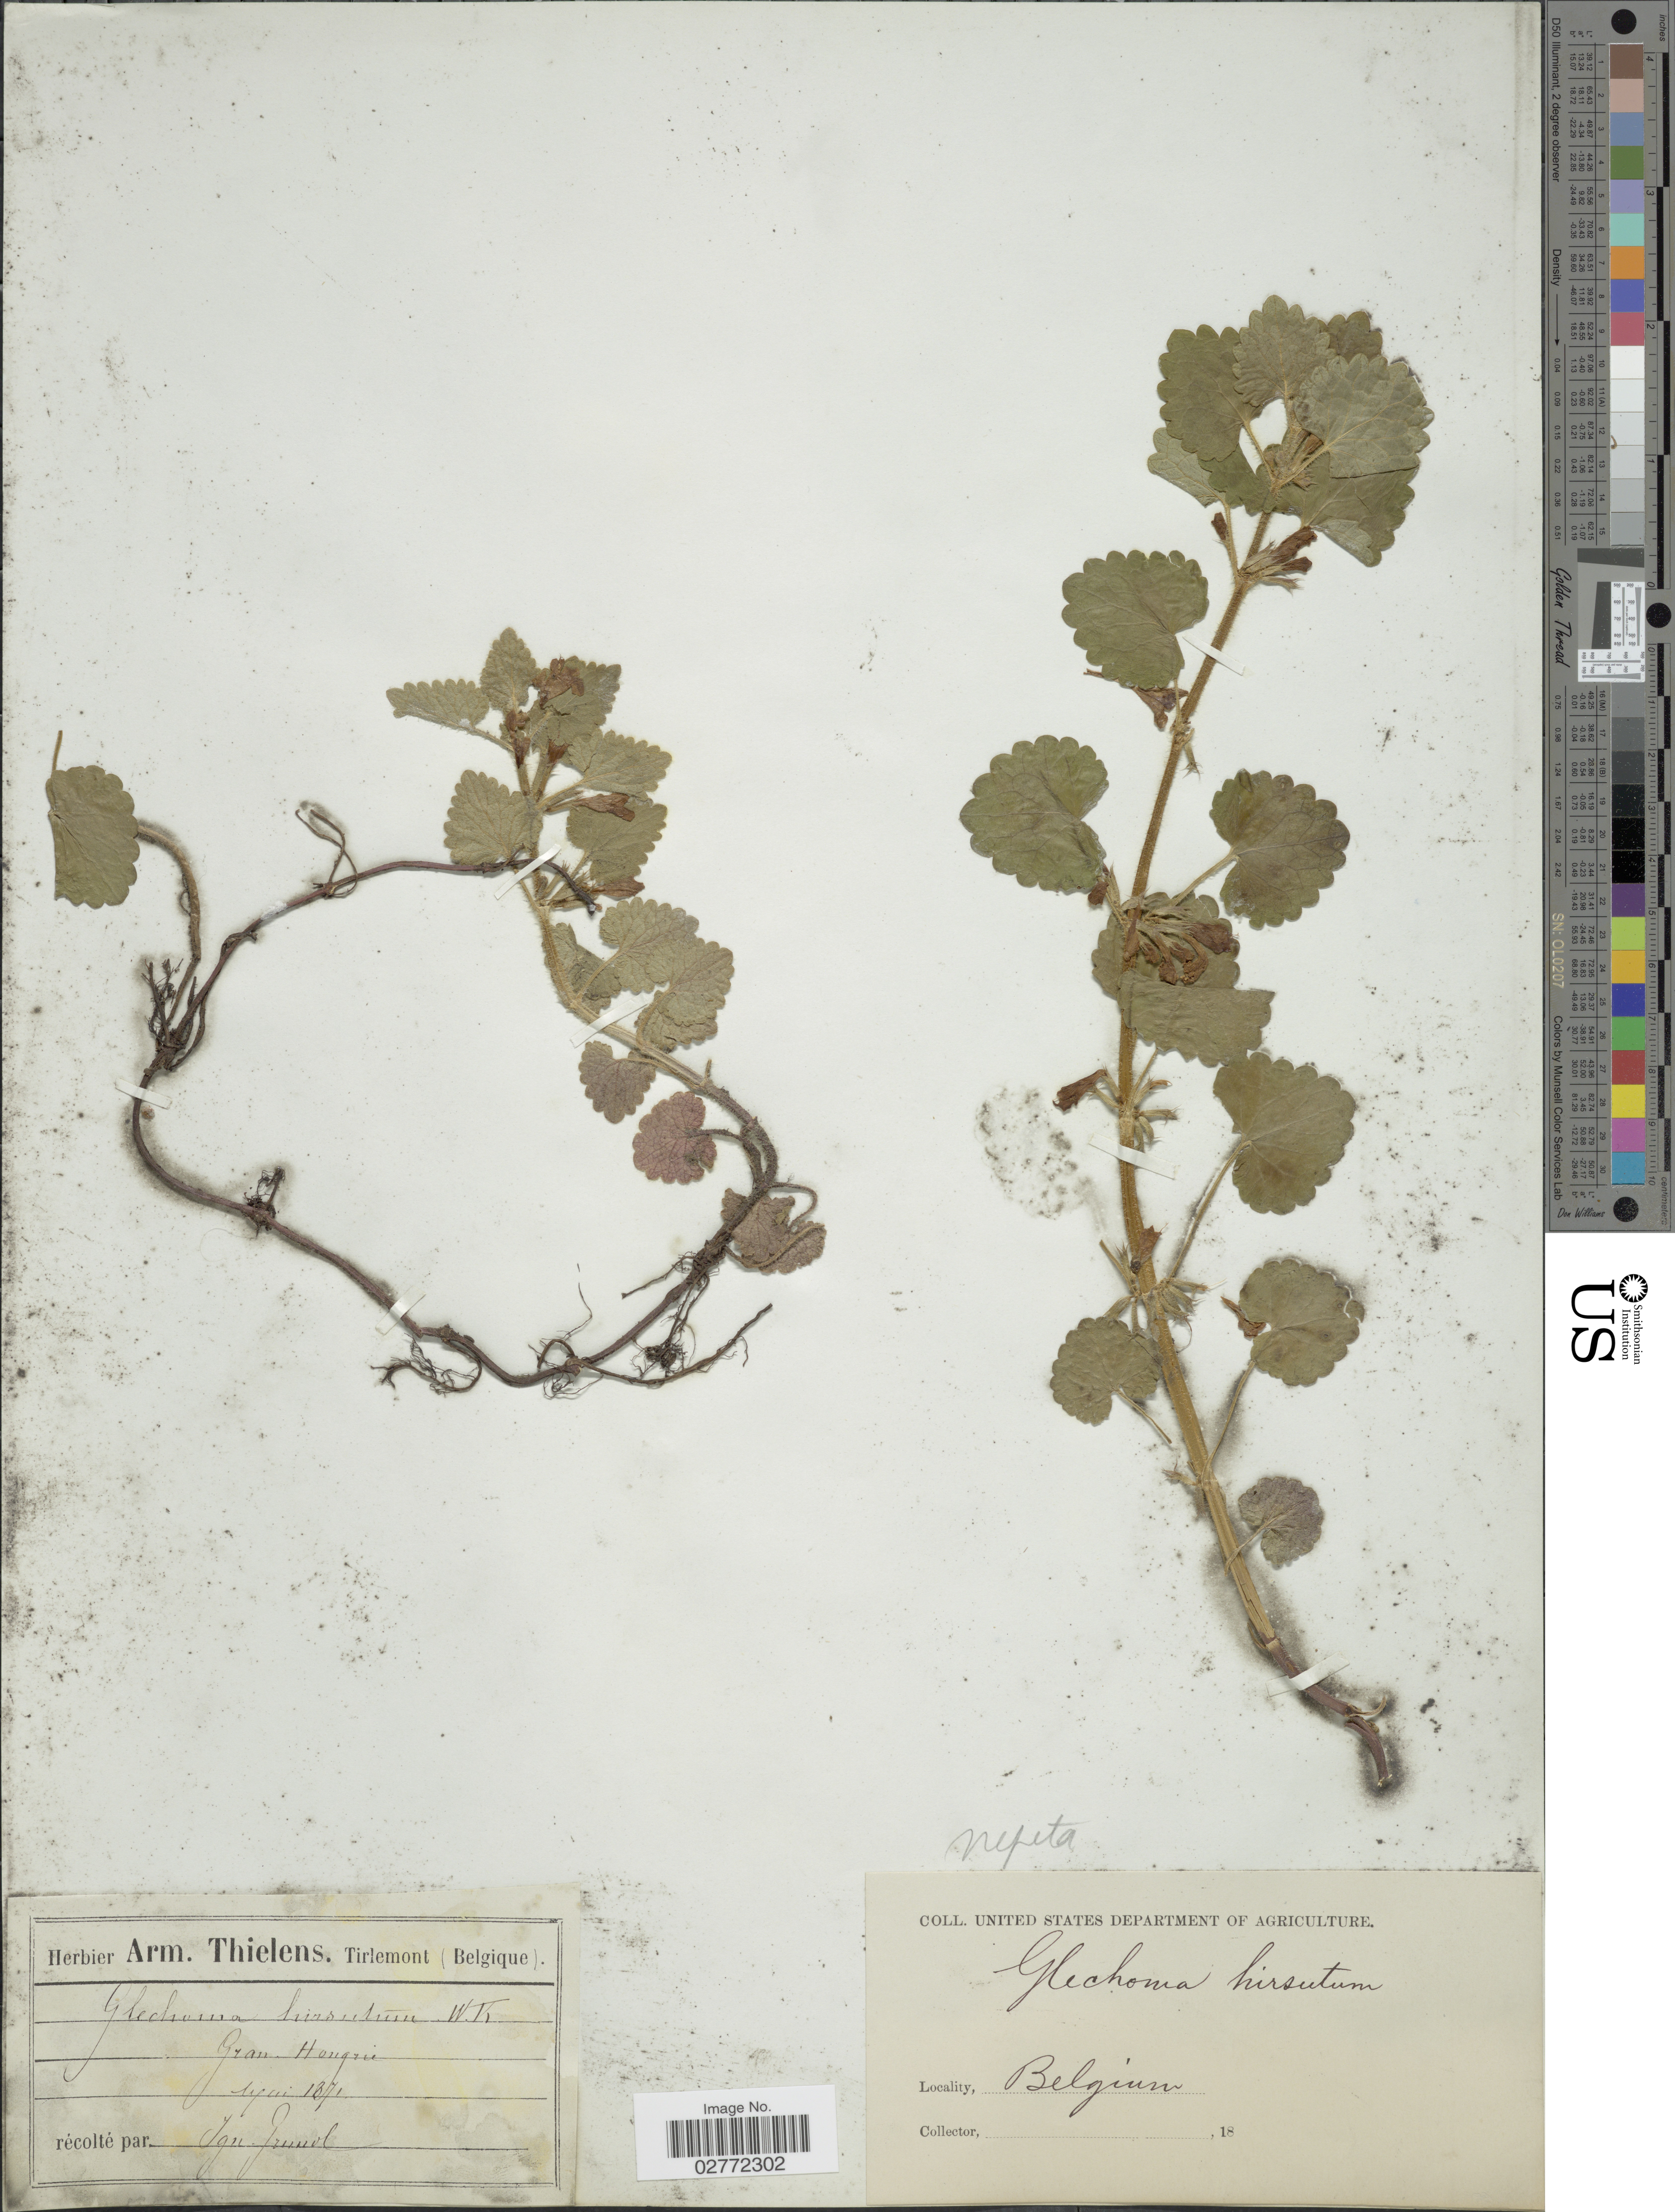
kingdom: Plantae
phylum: Tracheophyta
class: Magnoliopsida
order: Lamiales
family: Lamiaceae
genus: Glechoma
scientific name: Glechoma hirsuta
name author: Waldst. & Kit.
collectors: I. Grundl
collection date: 1871-05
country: Belgium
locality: Gran. Hongrie